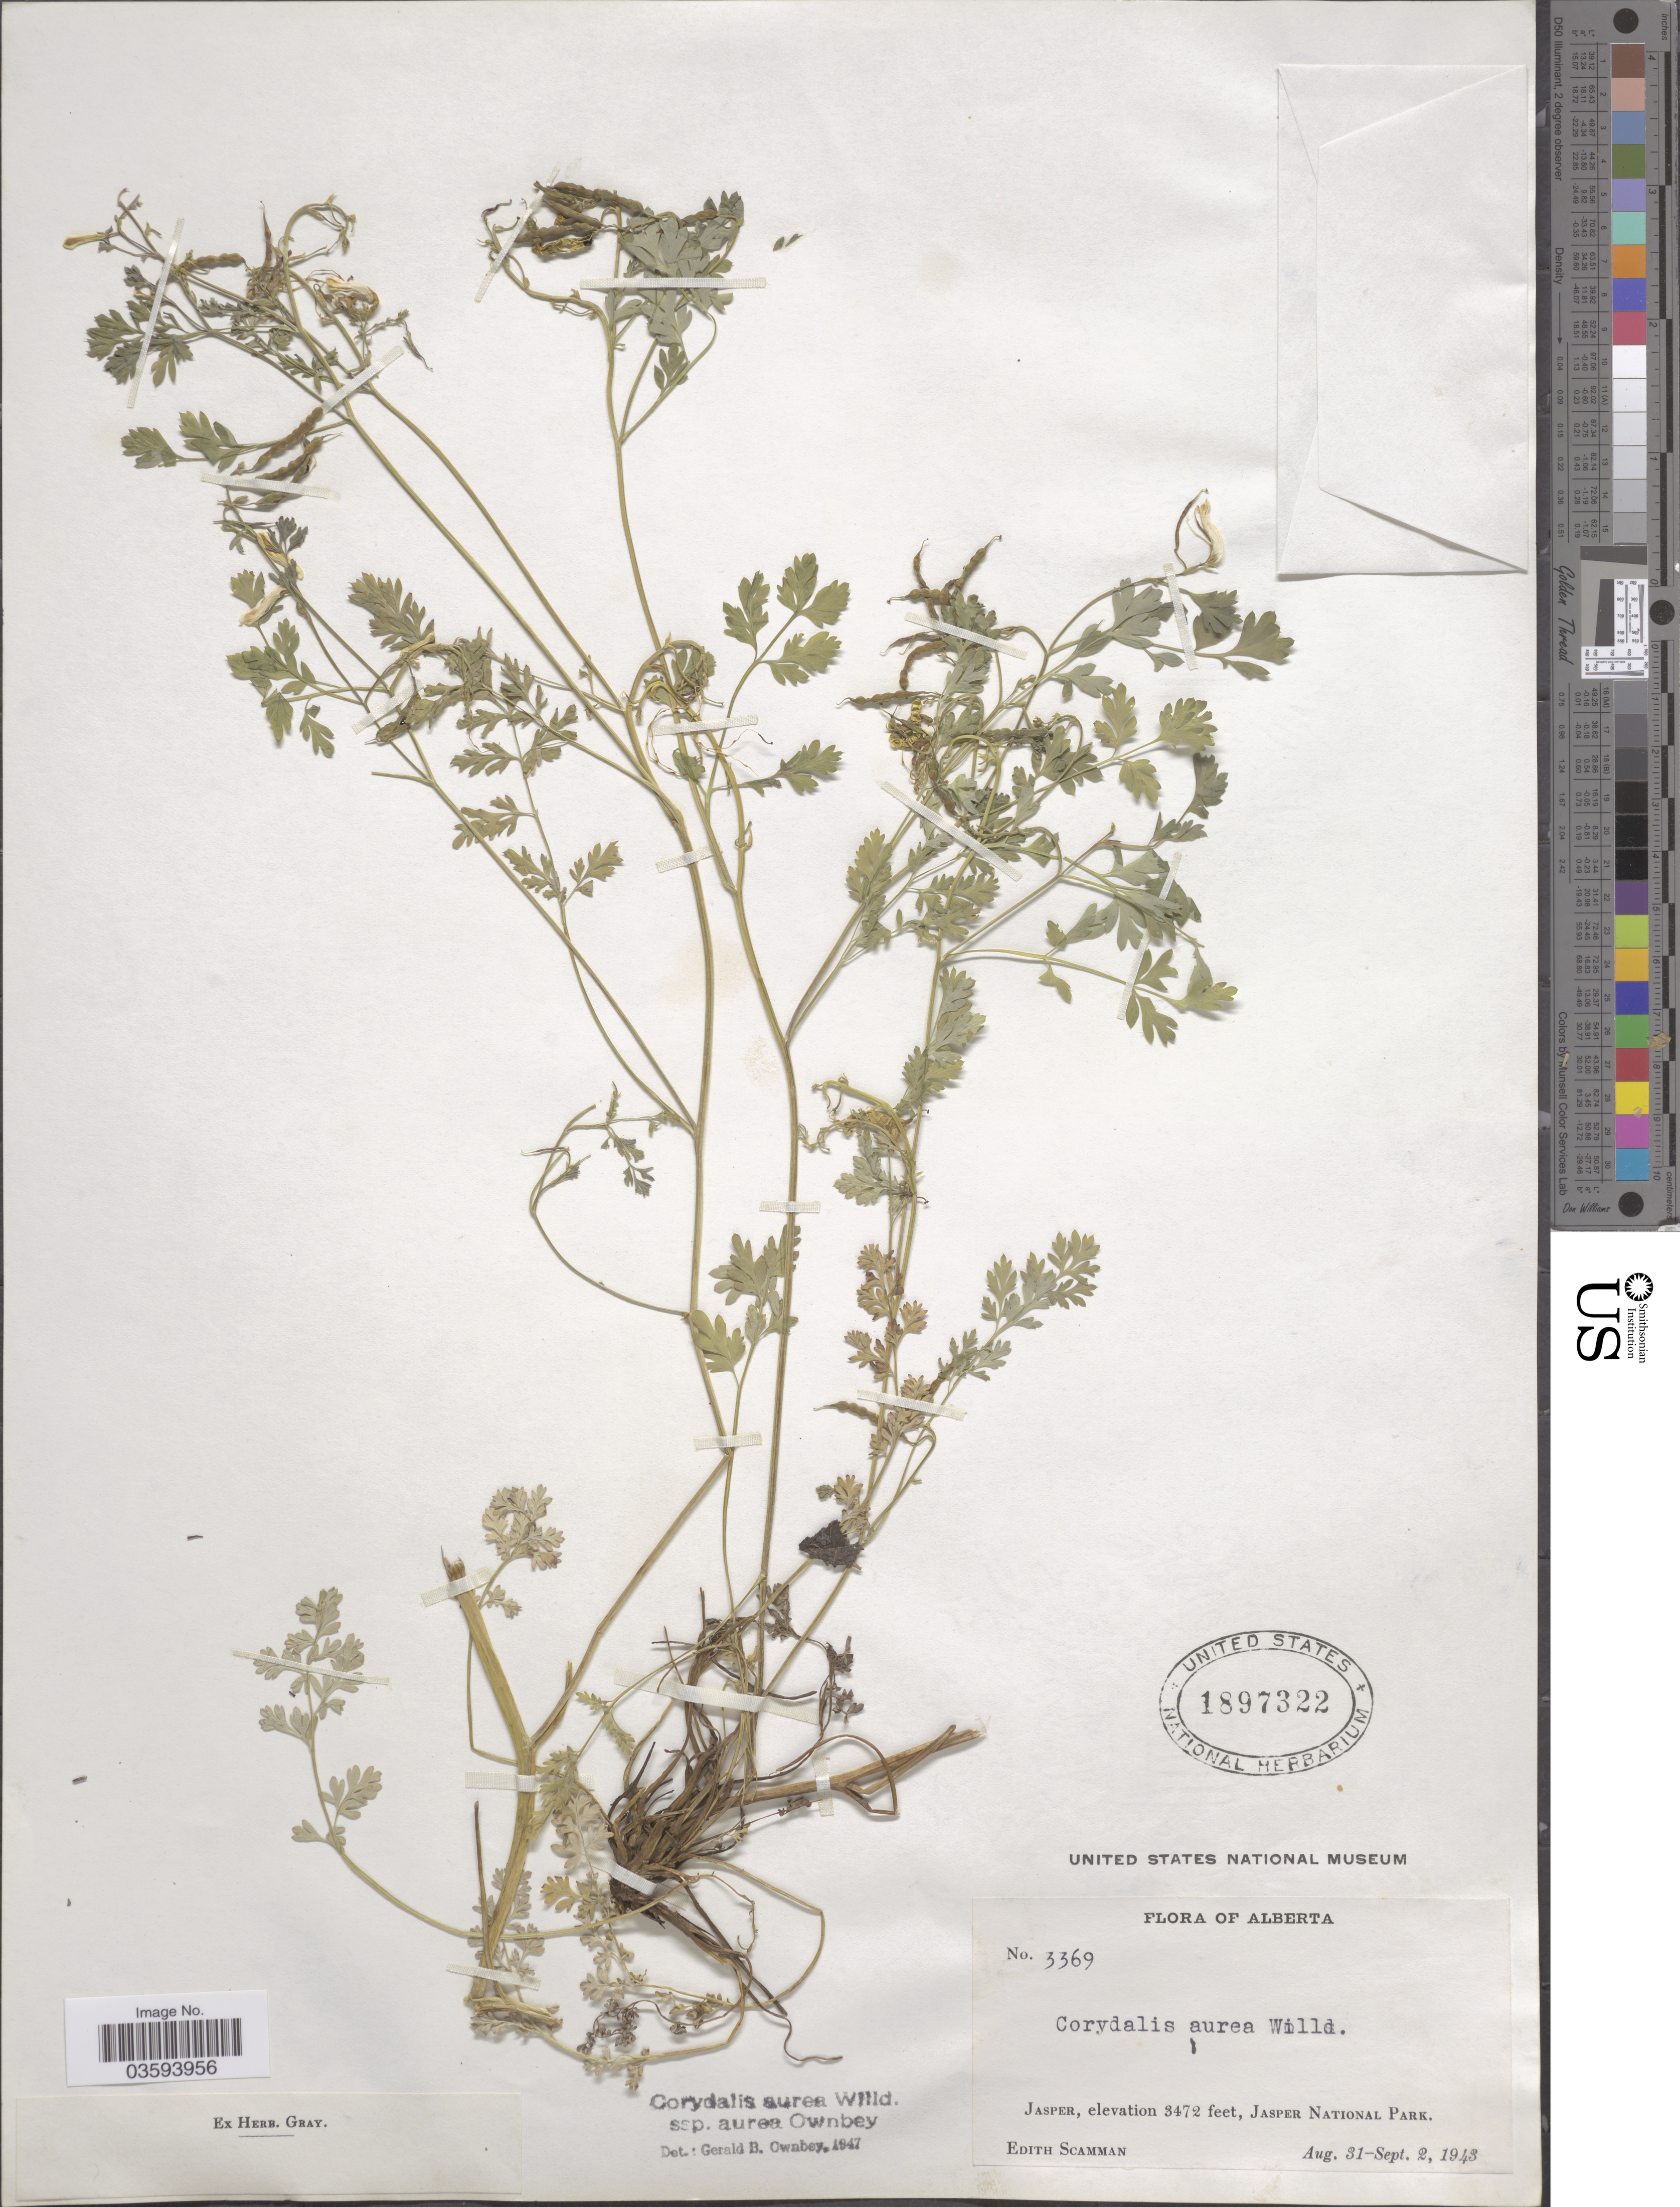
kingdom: Plantae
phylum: Tracheophyta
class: Magnoliopsida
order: Ranunculales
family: Papaveraceae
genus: Corydalis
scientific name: Corydalis aurea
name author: Willd.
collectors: E. Scamman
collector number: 3369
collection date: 1943-08-31/1943-09-02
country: Canada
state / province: Alberta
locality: Jasper. Jasper National Park.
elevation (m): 1058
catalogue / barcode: US 1897322